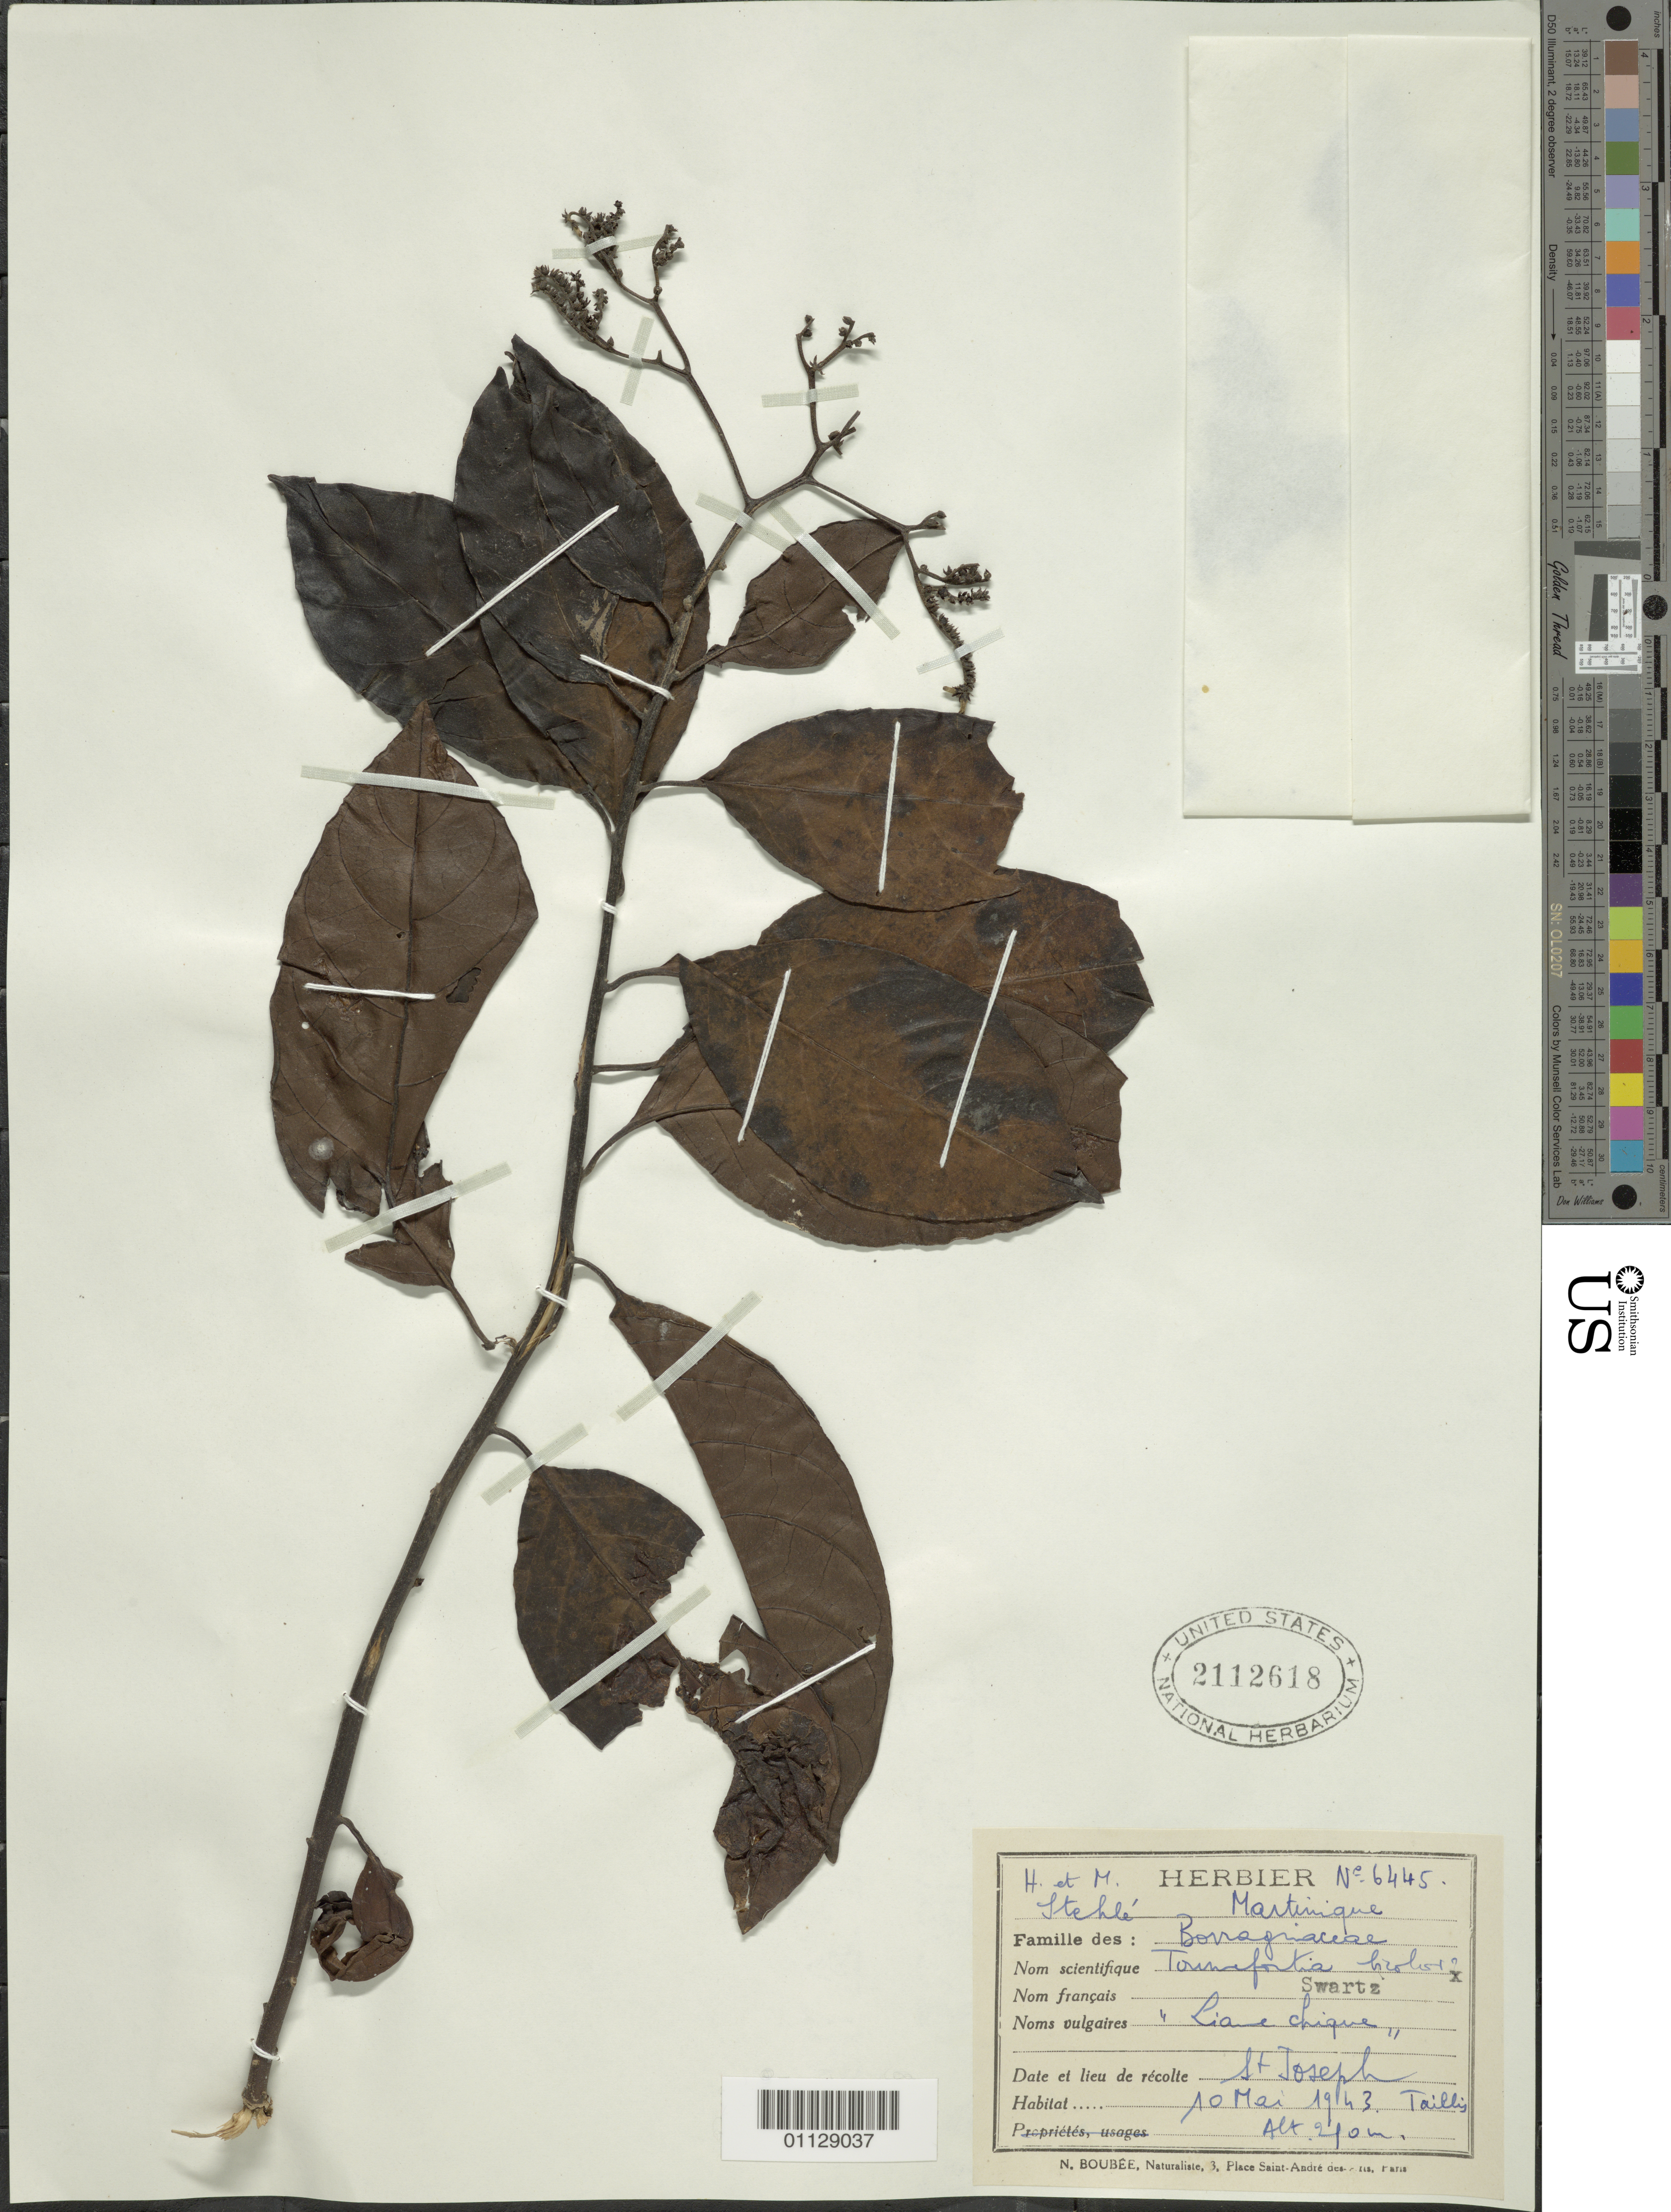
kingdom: Plantae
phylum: Tracheophyta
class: Magnoliopsida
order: Boraginales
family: Heliotropiaceae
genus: Tournefortia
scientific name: Tournefortia bicolor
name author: Sw.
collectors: H. Stehlé & M. Stehlé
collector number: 6445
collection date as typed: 10 May 1943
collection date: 1943-05-10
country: Martinique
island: Martinique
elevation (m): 210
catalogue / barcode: US 2112618